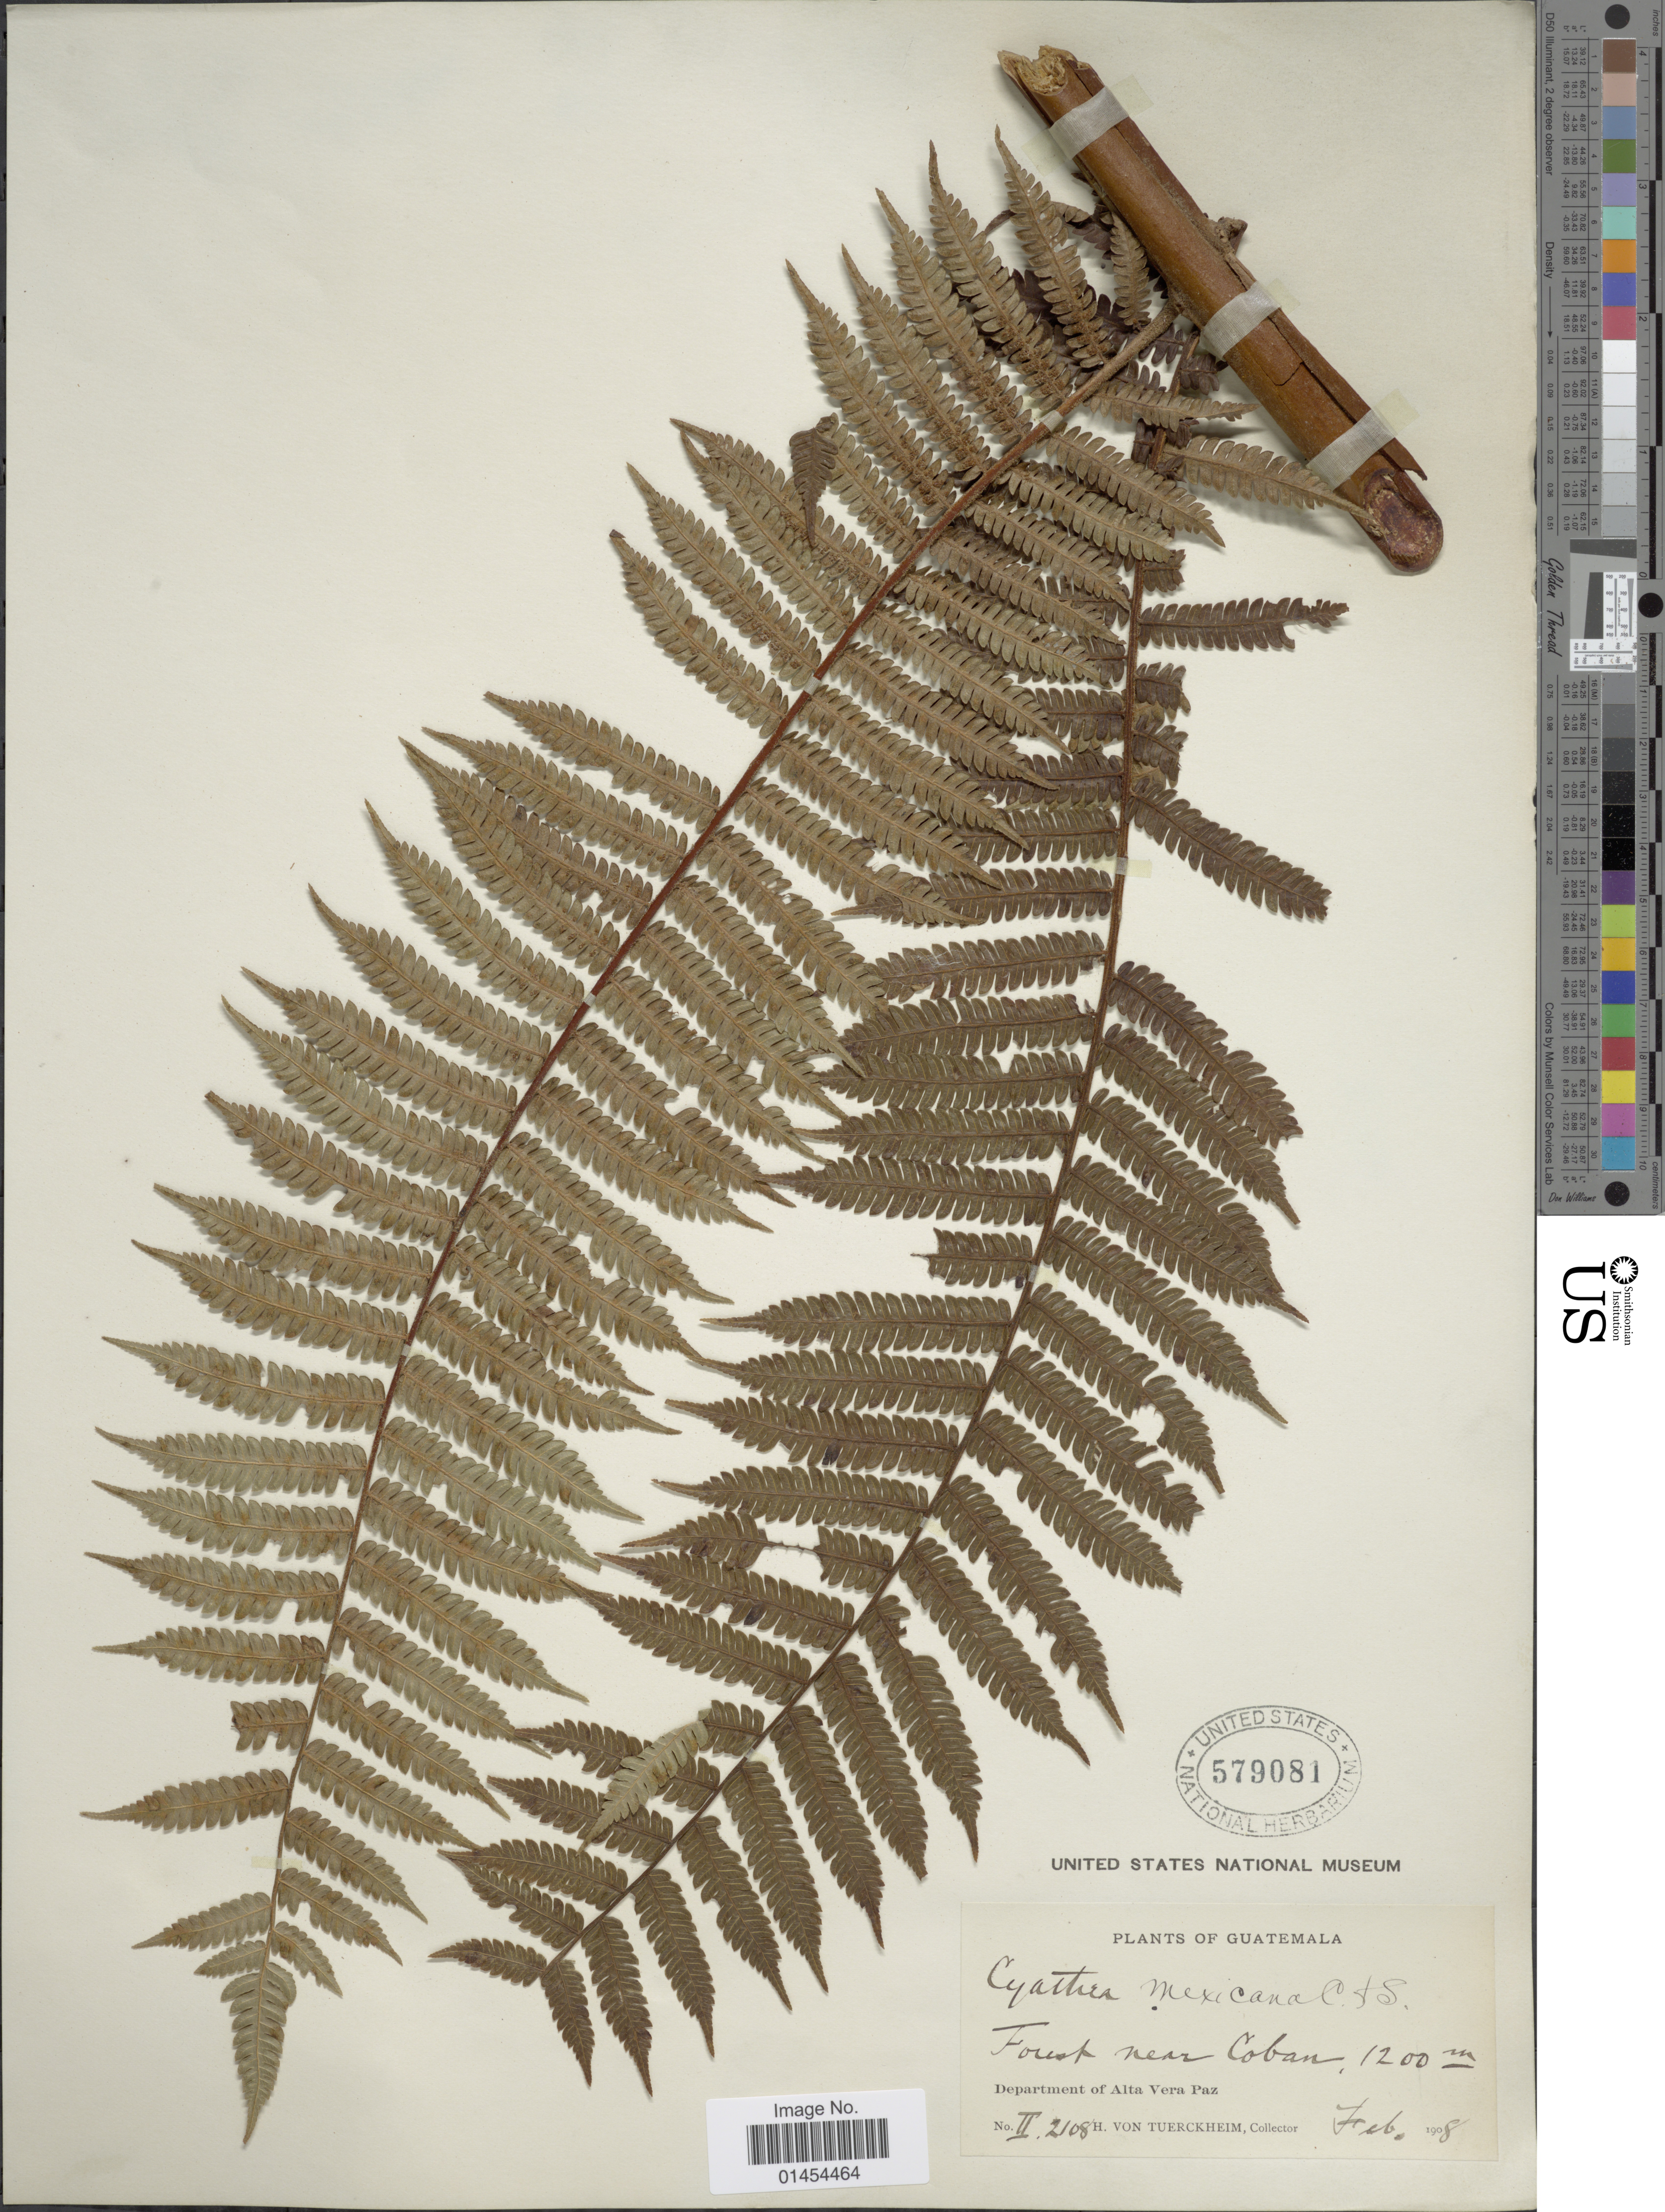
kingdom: Plantae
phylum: Tracheophyta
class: Polypodiopsida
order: Cyatheales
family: Cyatheaceae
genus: Alsophila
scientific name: Alsophila firma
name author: (Baker) D.S. Conant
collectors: H. von Tuerckheim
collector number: II 2108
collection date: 1908-02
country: Guatemala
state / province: Alta Verapaz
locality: Forest near Coban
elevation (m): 1200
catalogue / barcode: US 579081